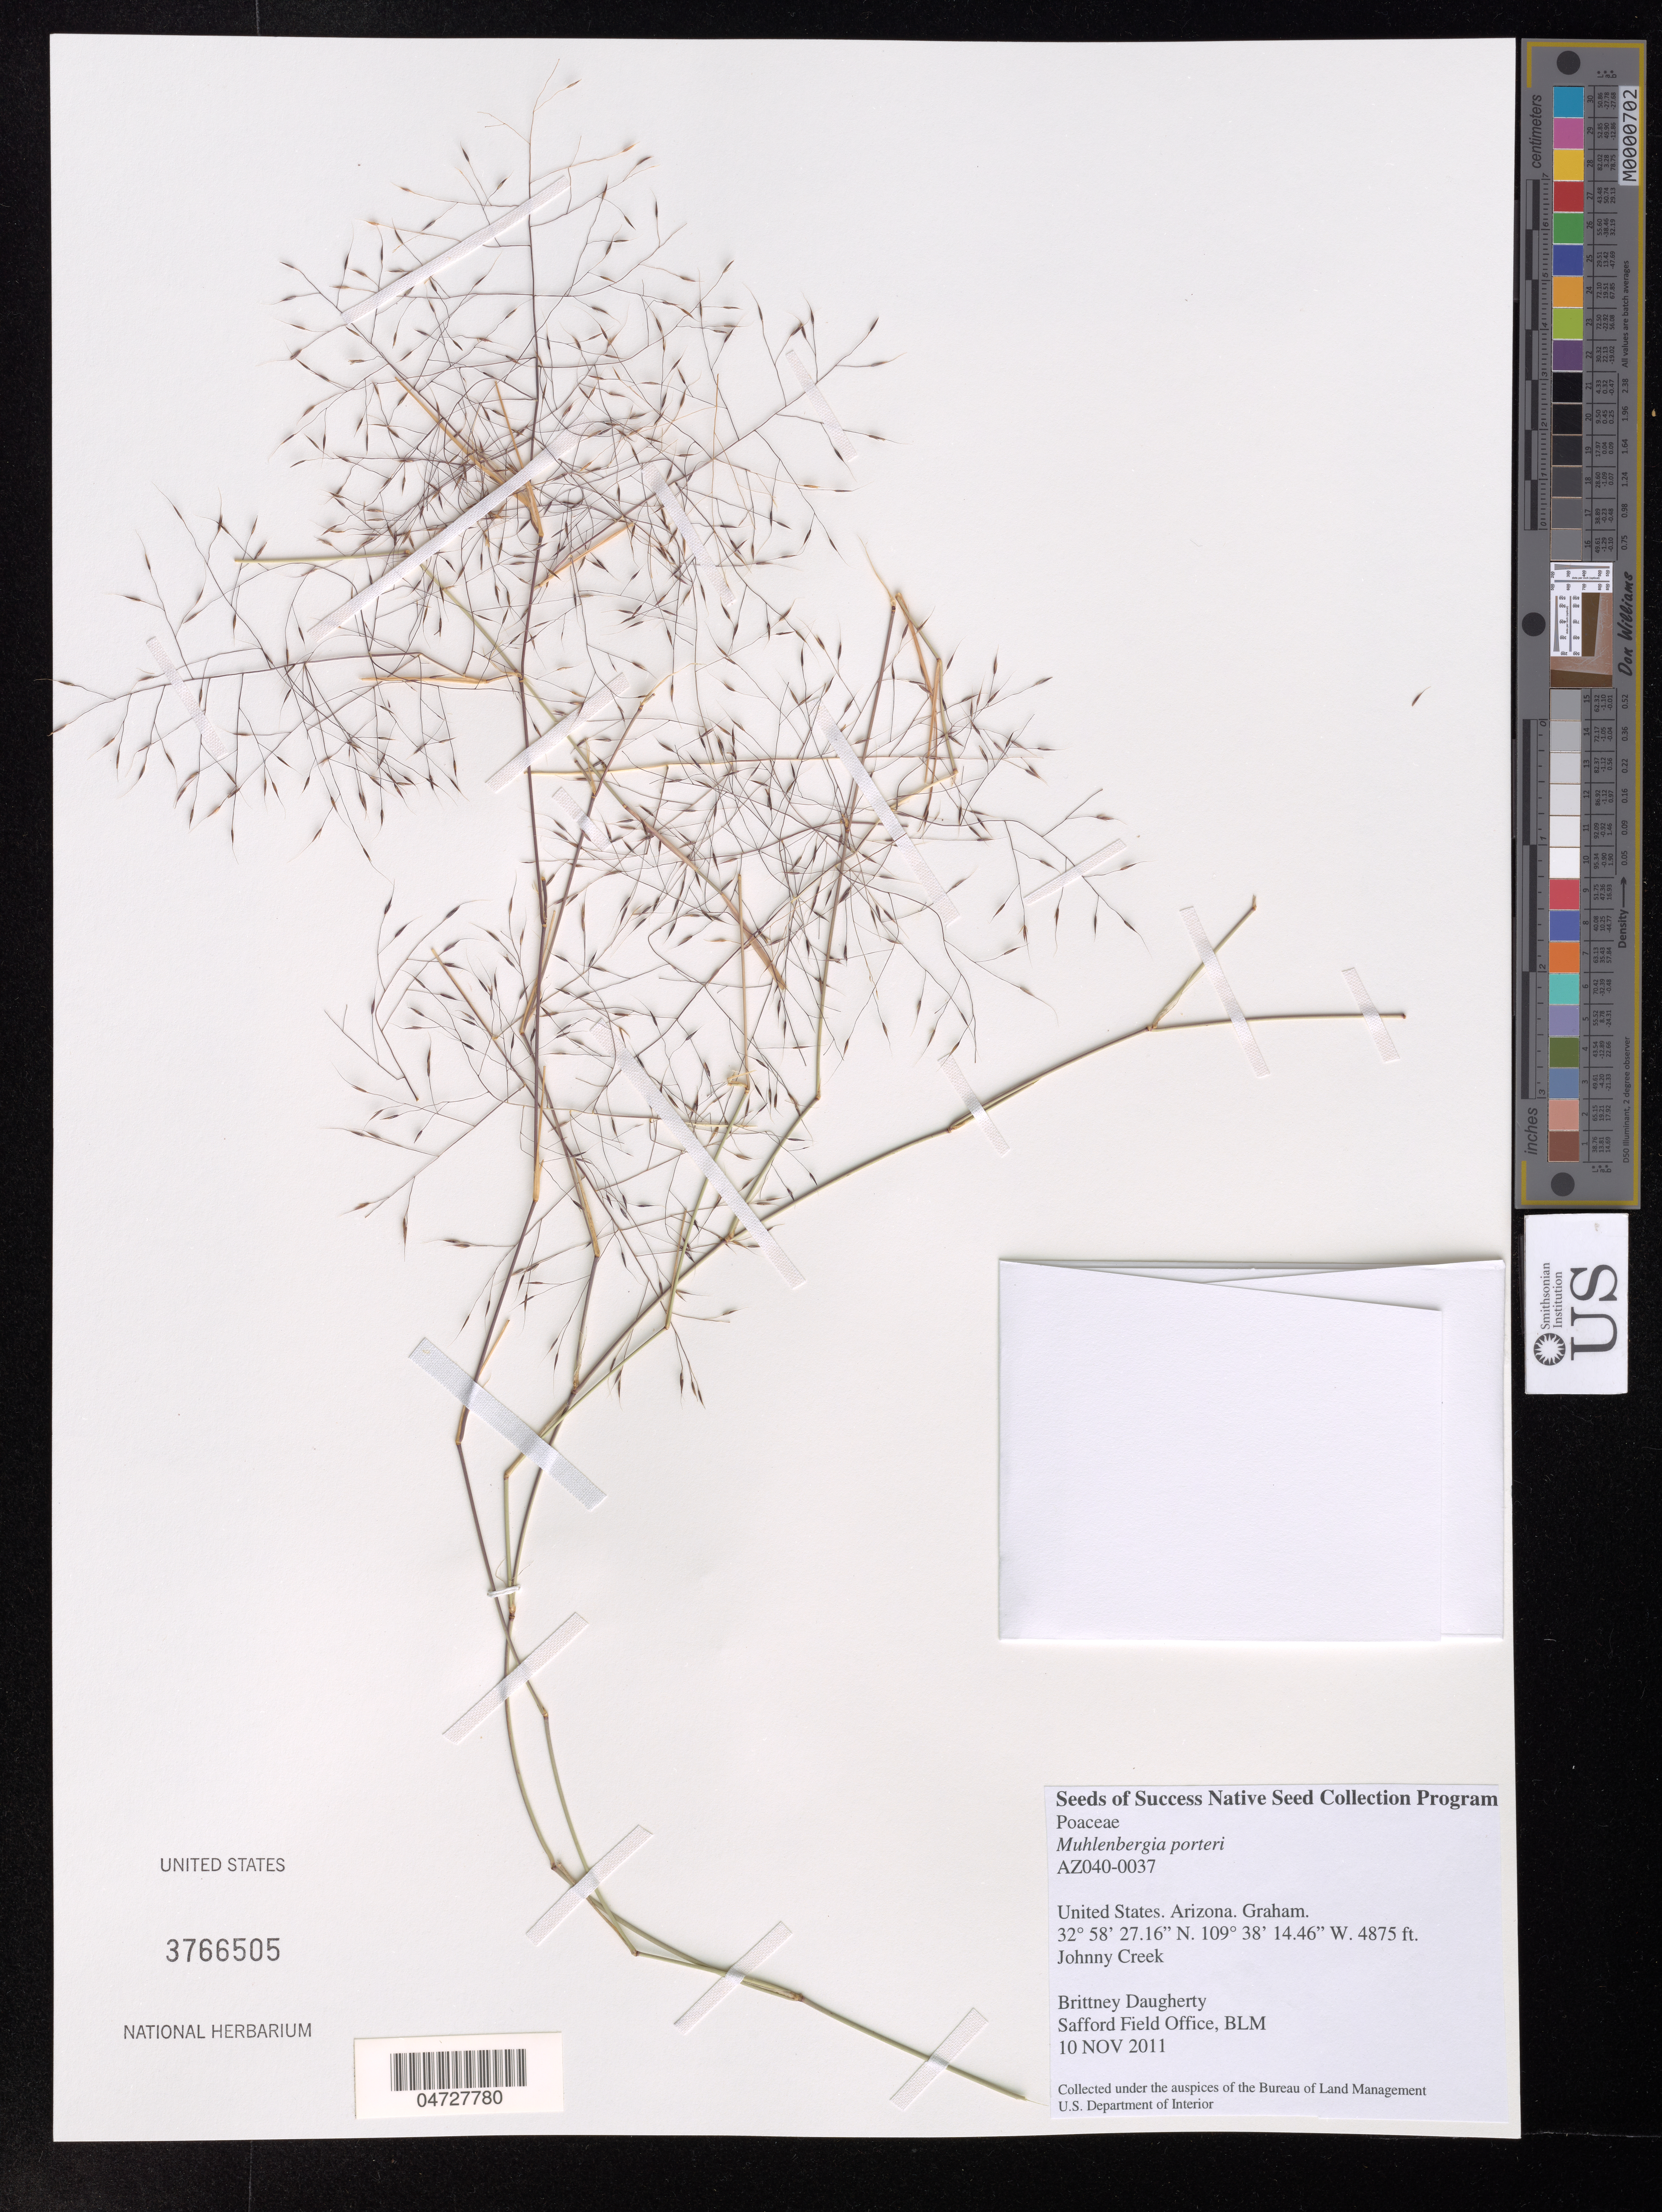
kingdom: Plantae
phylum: Tracheophyta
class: Liliopsida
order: Poales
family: Poaceae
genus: Muhlenbergia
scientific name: Muhlenbergia porteri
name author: Scribn. in W.J. Beal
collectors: B. Daugherty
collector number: AZ040-0037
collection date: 2011-11-10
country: United States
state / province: Arizona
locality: Graham, Johnny Creek.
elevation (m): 1486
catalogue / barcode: US 3766505